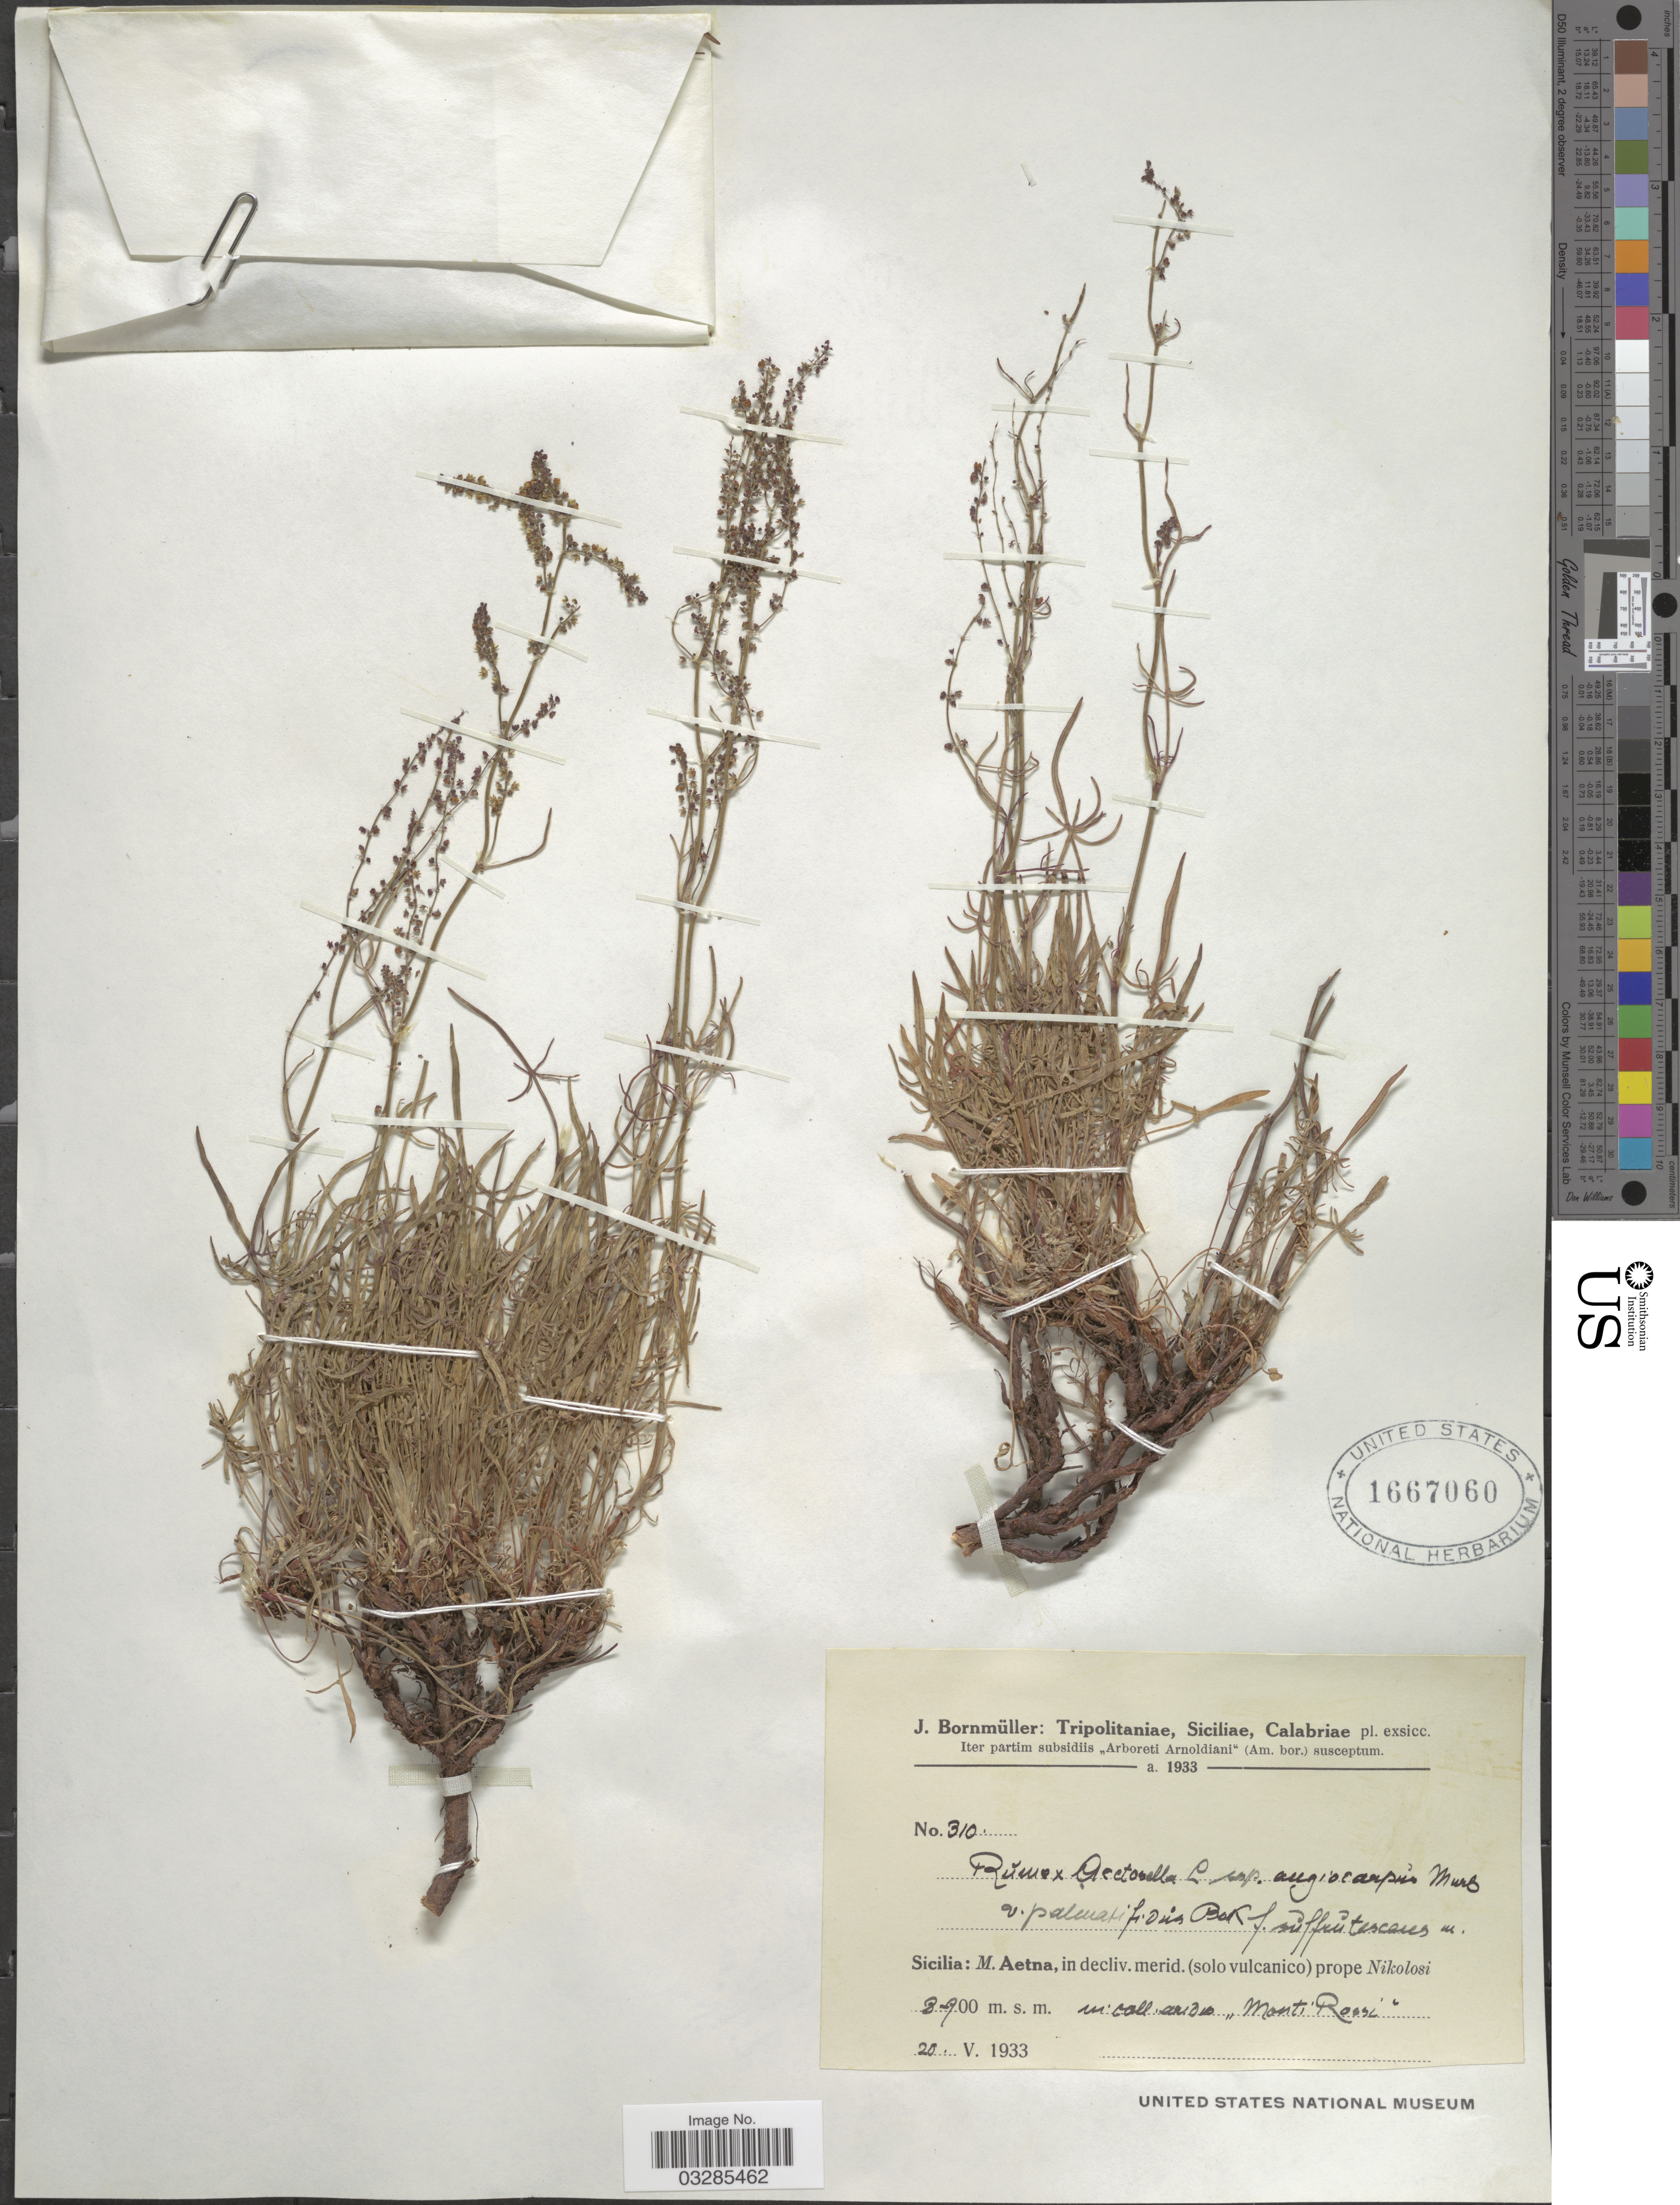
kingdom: Plantae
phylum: Tracheophyta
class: Magnoliopsida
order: Caryophyllales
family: Polygonaceae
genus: Rumex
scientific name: Rumex acetosella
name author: L.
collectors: J. Bornmüller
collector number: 310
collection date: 1933-05-20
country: Italy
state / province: Siciliana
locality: Sicilia: M.Aetna, in decliv.merid.(solo vulcanico) prope Nikolosi."Monti Rossi".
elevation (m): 300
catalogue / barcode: US 1667060